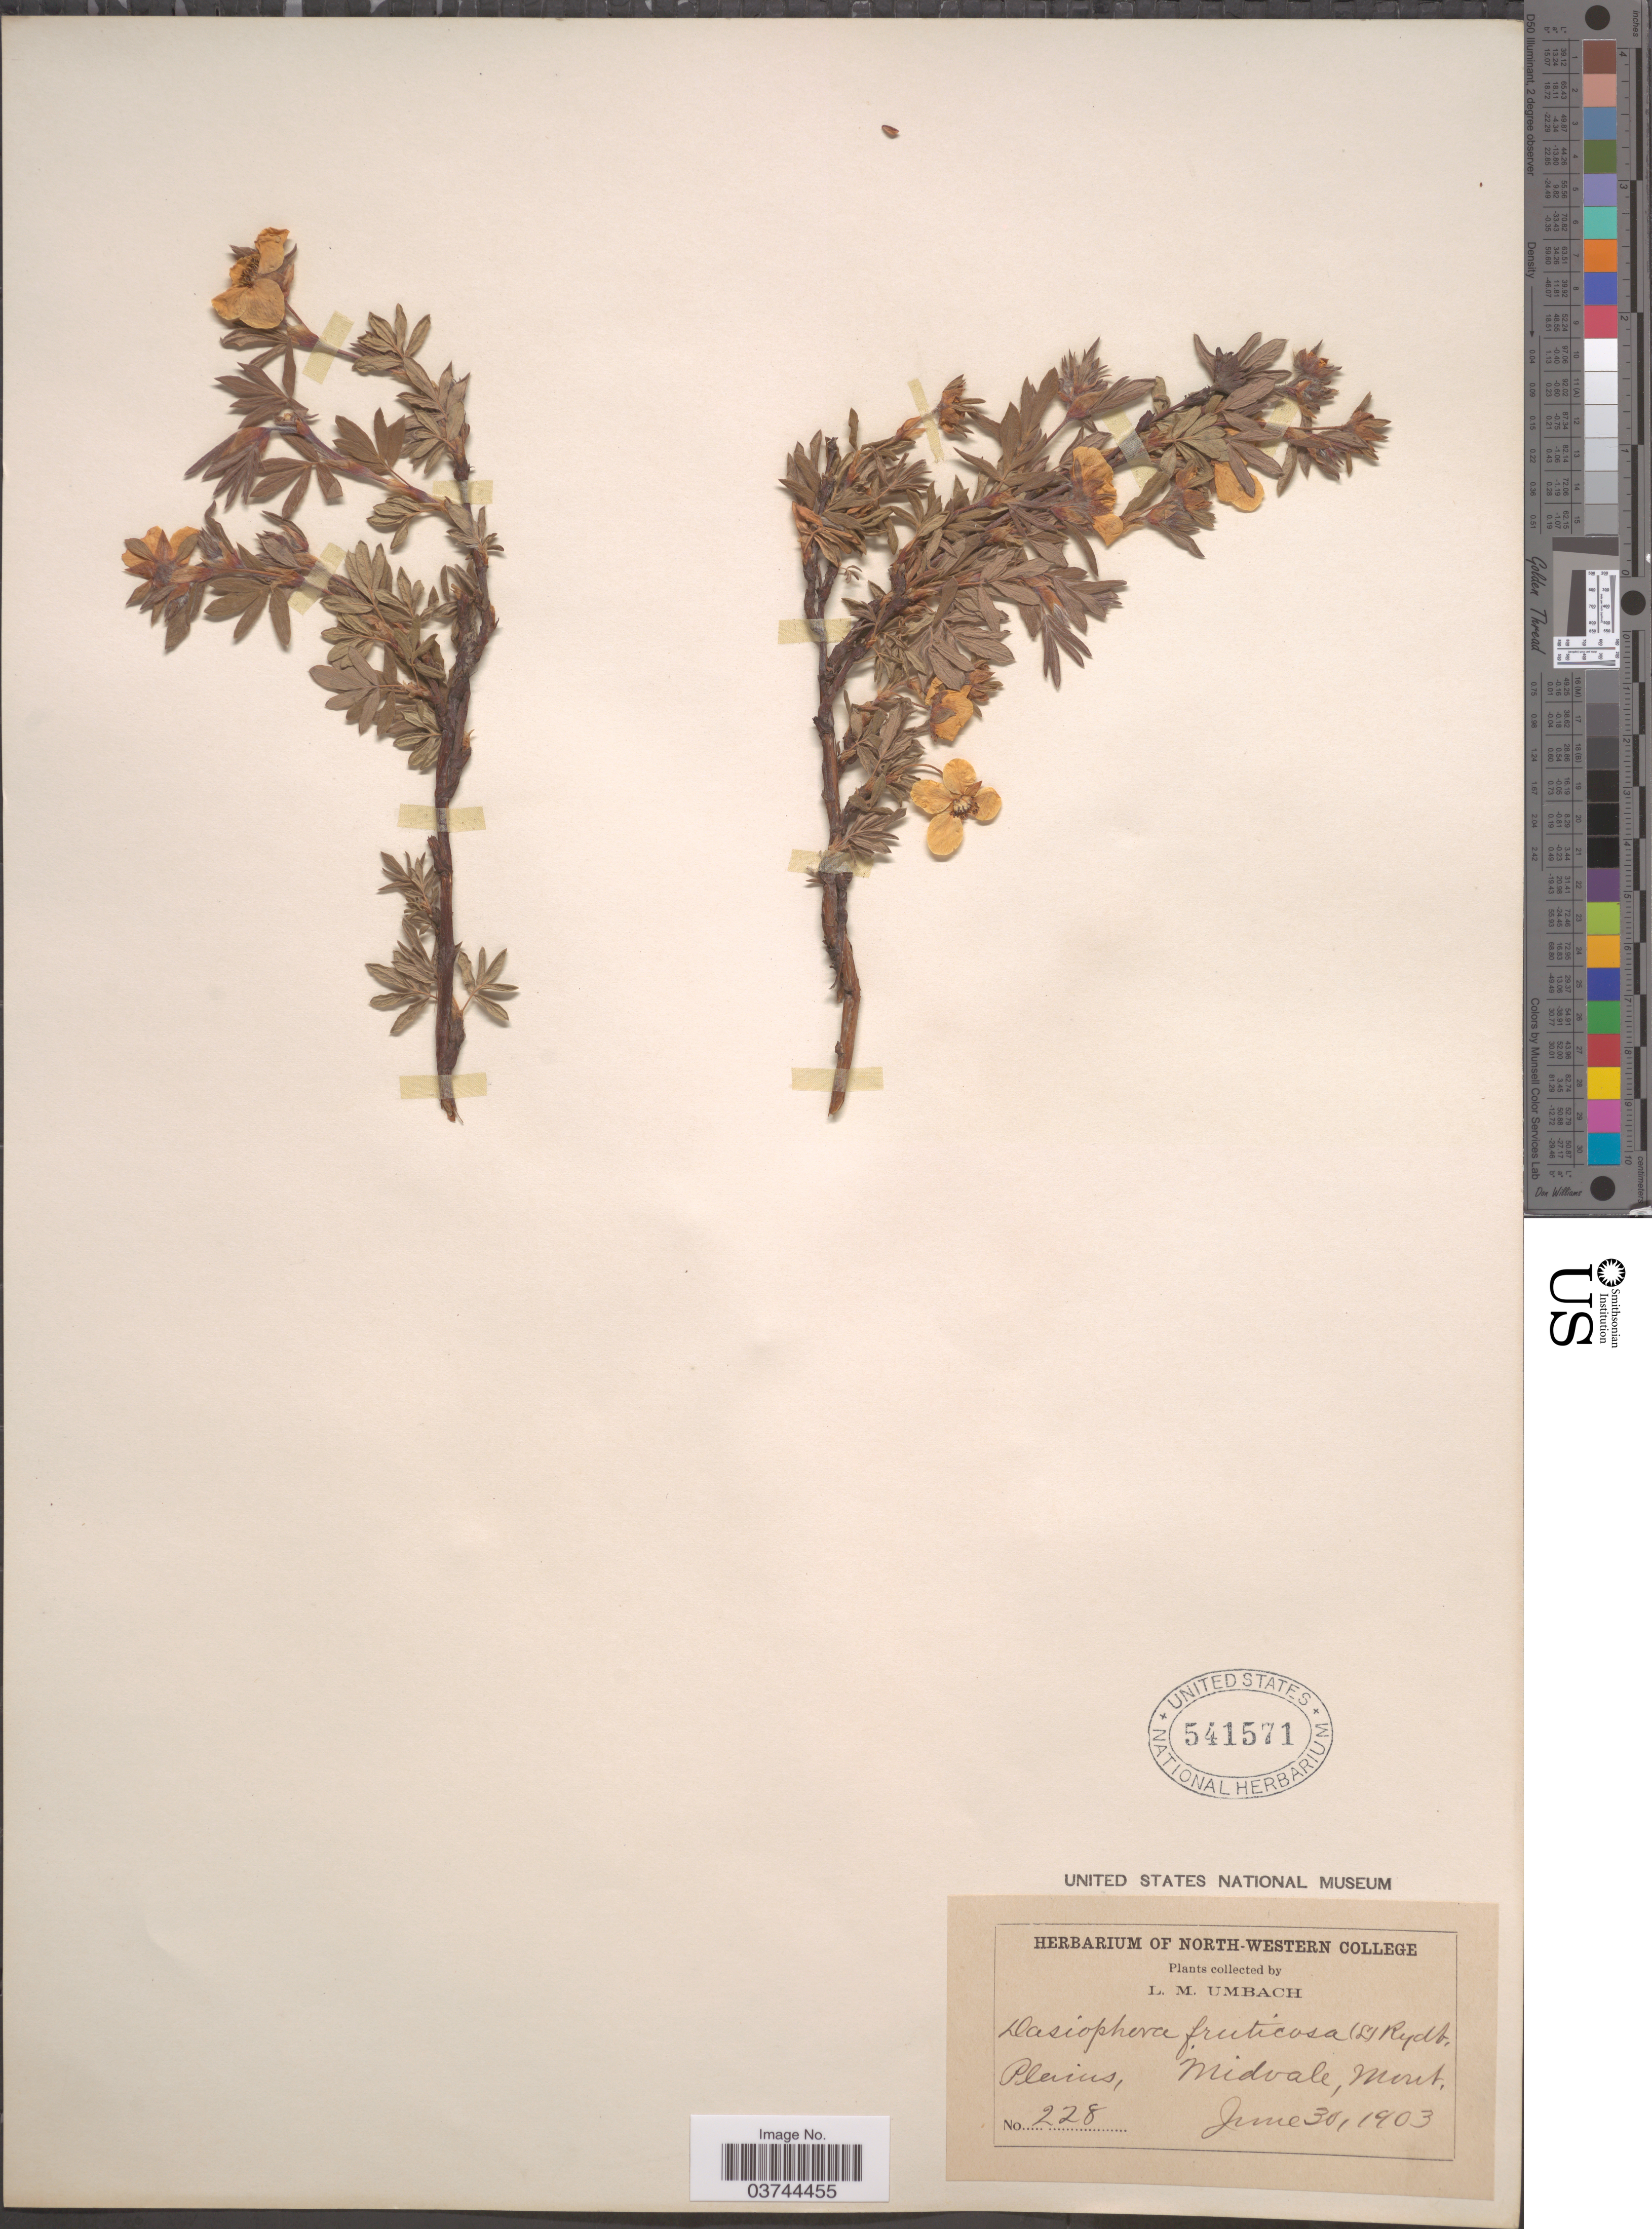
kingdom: Plantae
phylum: Tracheophyta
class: Magnoliopsida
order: Rosales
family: Rosaceae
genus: Dasiphora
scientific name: Dasiphora fruticosa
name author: (L.) Rydb.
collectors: L. M. Umbach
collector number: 228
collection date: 1903-06-30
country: United States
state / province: Montana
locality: Plevius, Midvale.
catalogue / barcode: US 541571